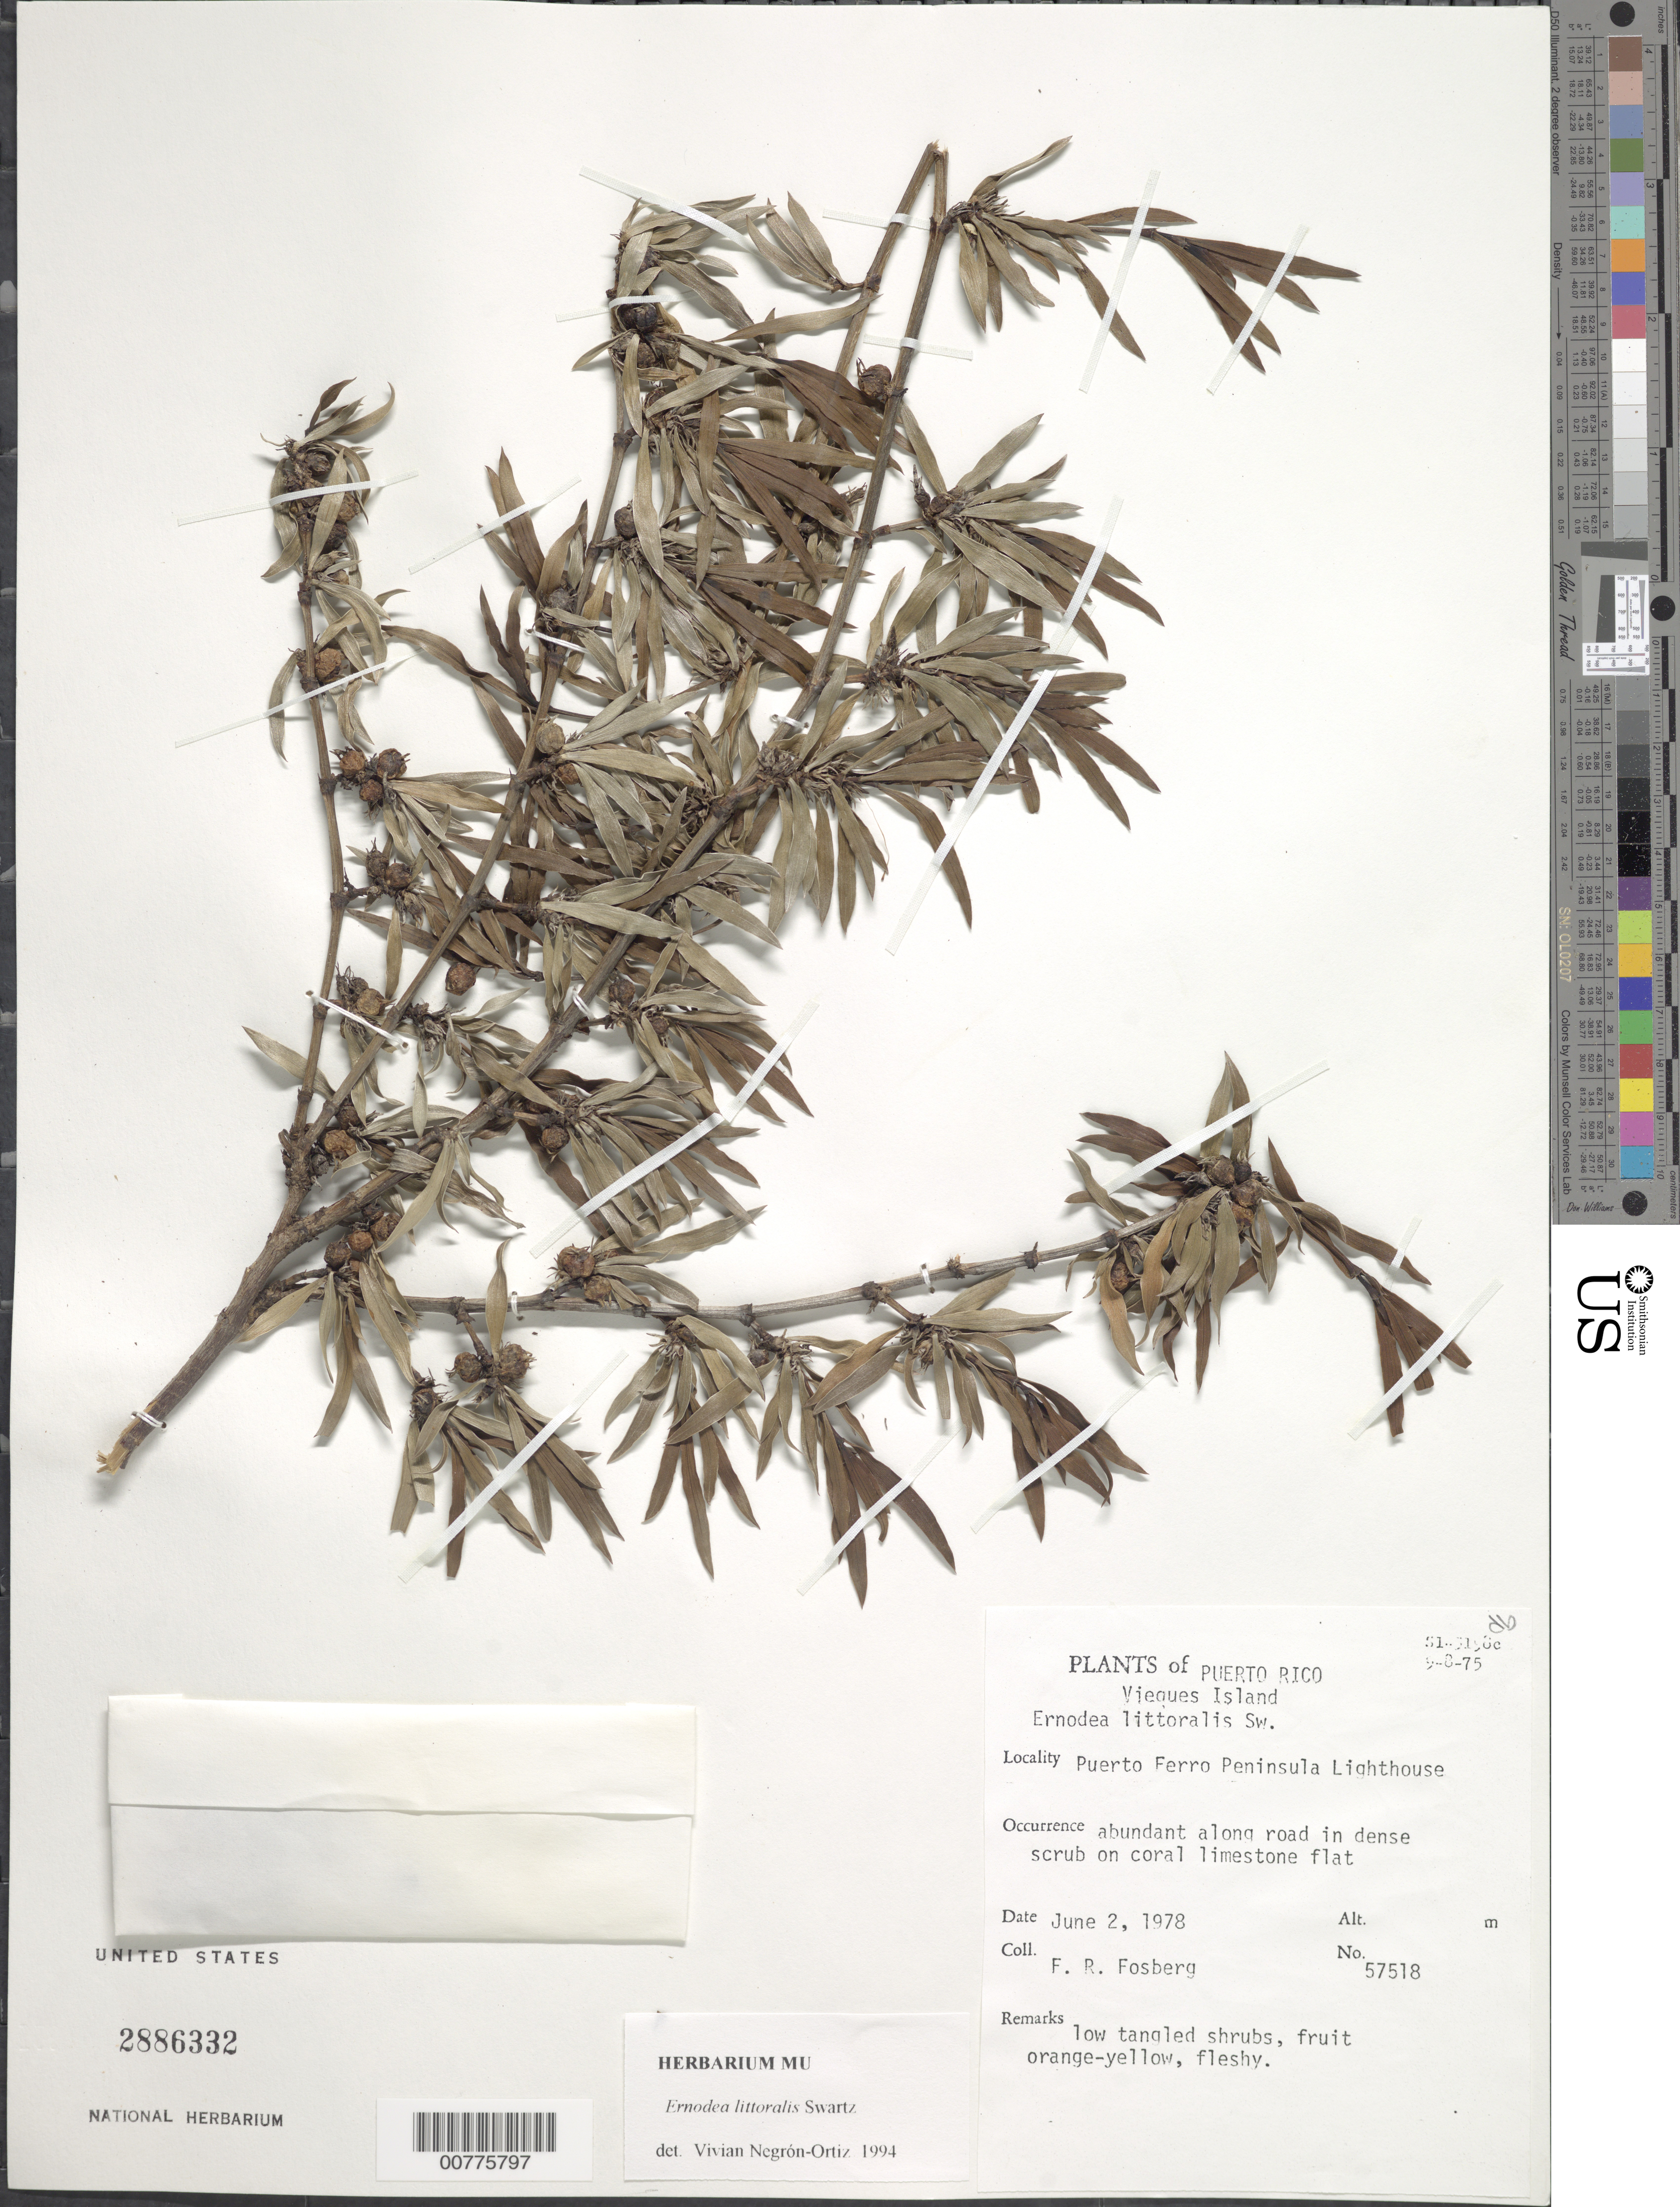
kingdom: Plantae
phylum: Tracheophyta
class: Magnoliopsida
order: Gentianales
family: Rubiaceae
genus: Ernodea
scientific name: Ernodea littoralis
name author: Sw.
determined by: Negrón-Ortiz, V.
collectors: F. R. Fosberg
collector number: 57518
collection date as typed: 02 Jun 1978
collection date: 1978-06-02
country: Puerto Rico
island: Vieques I.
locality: Puerto Ferro Peninsula Lighthouse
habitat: Abundant along road in dense scrub on coral limestone flat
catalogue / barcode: US 2886332